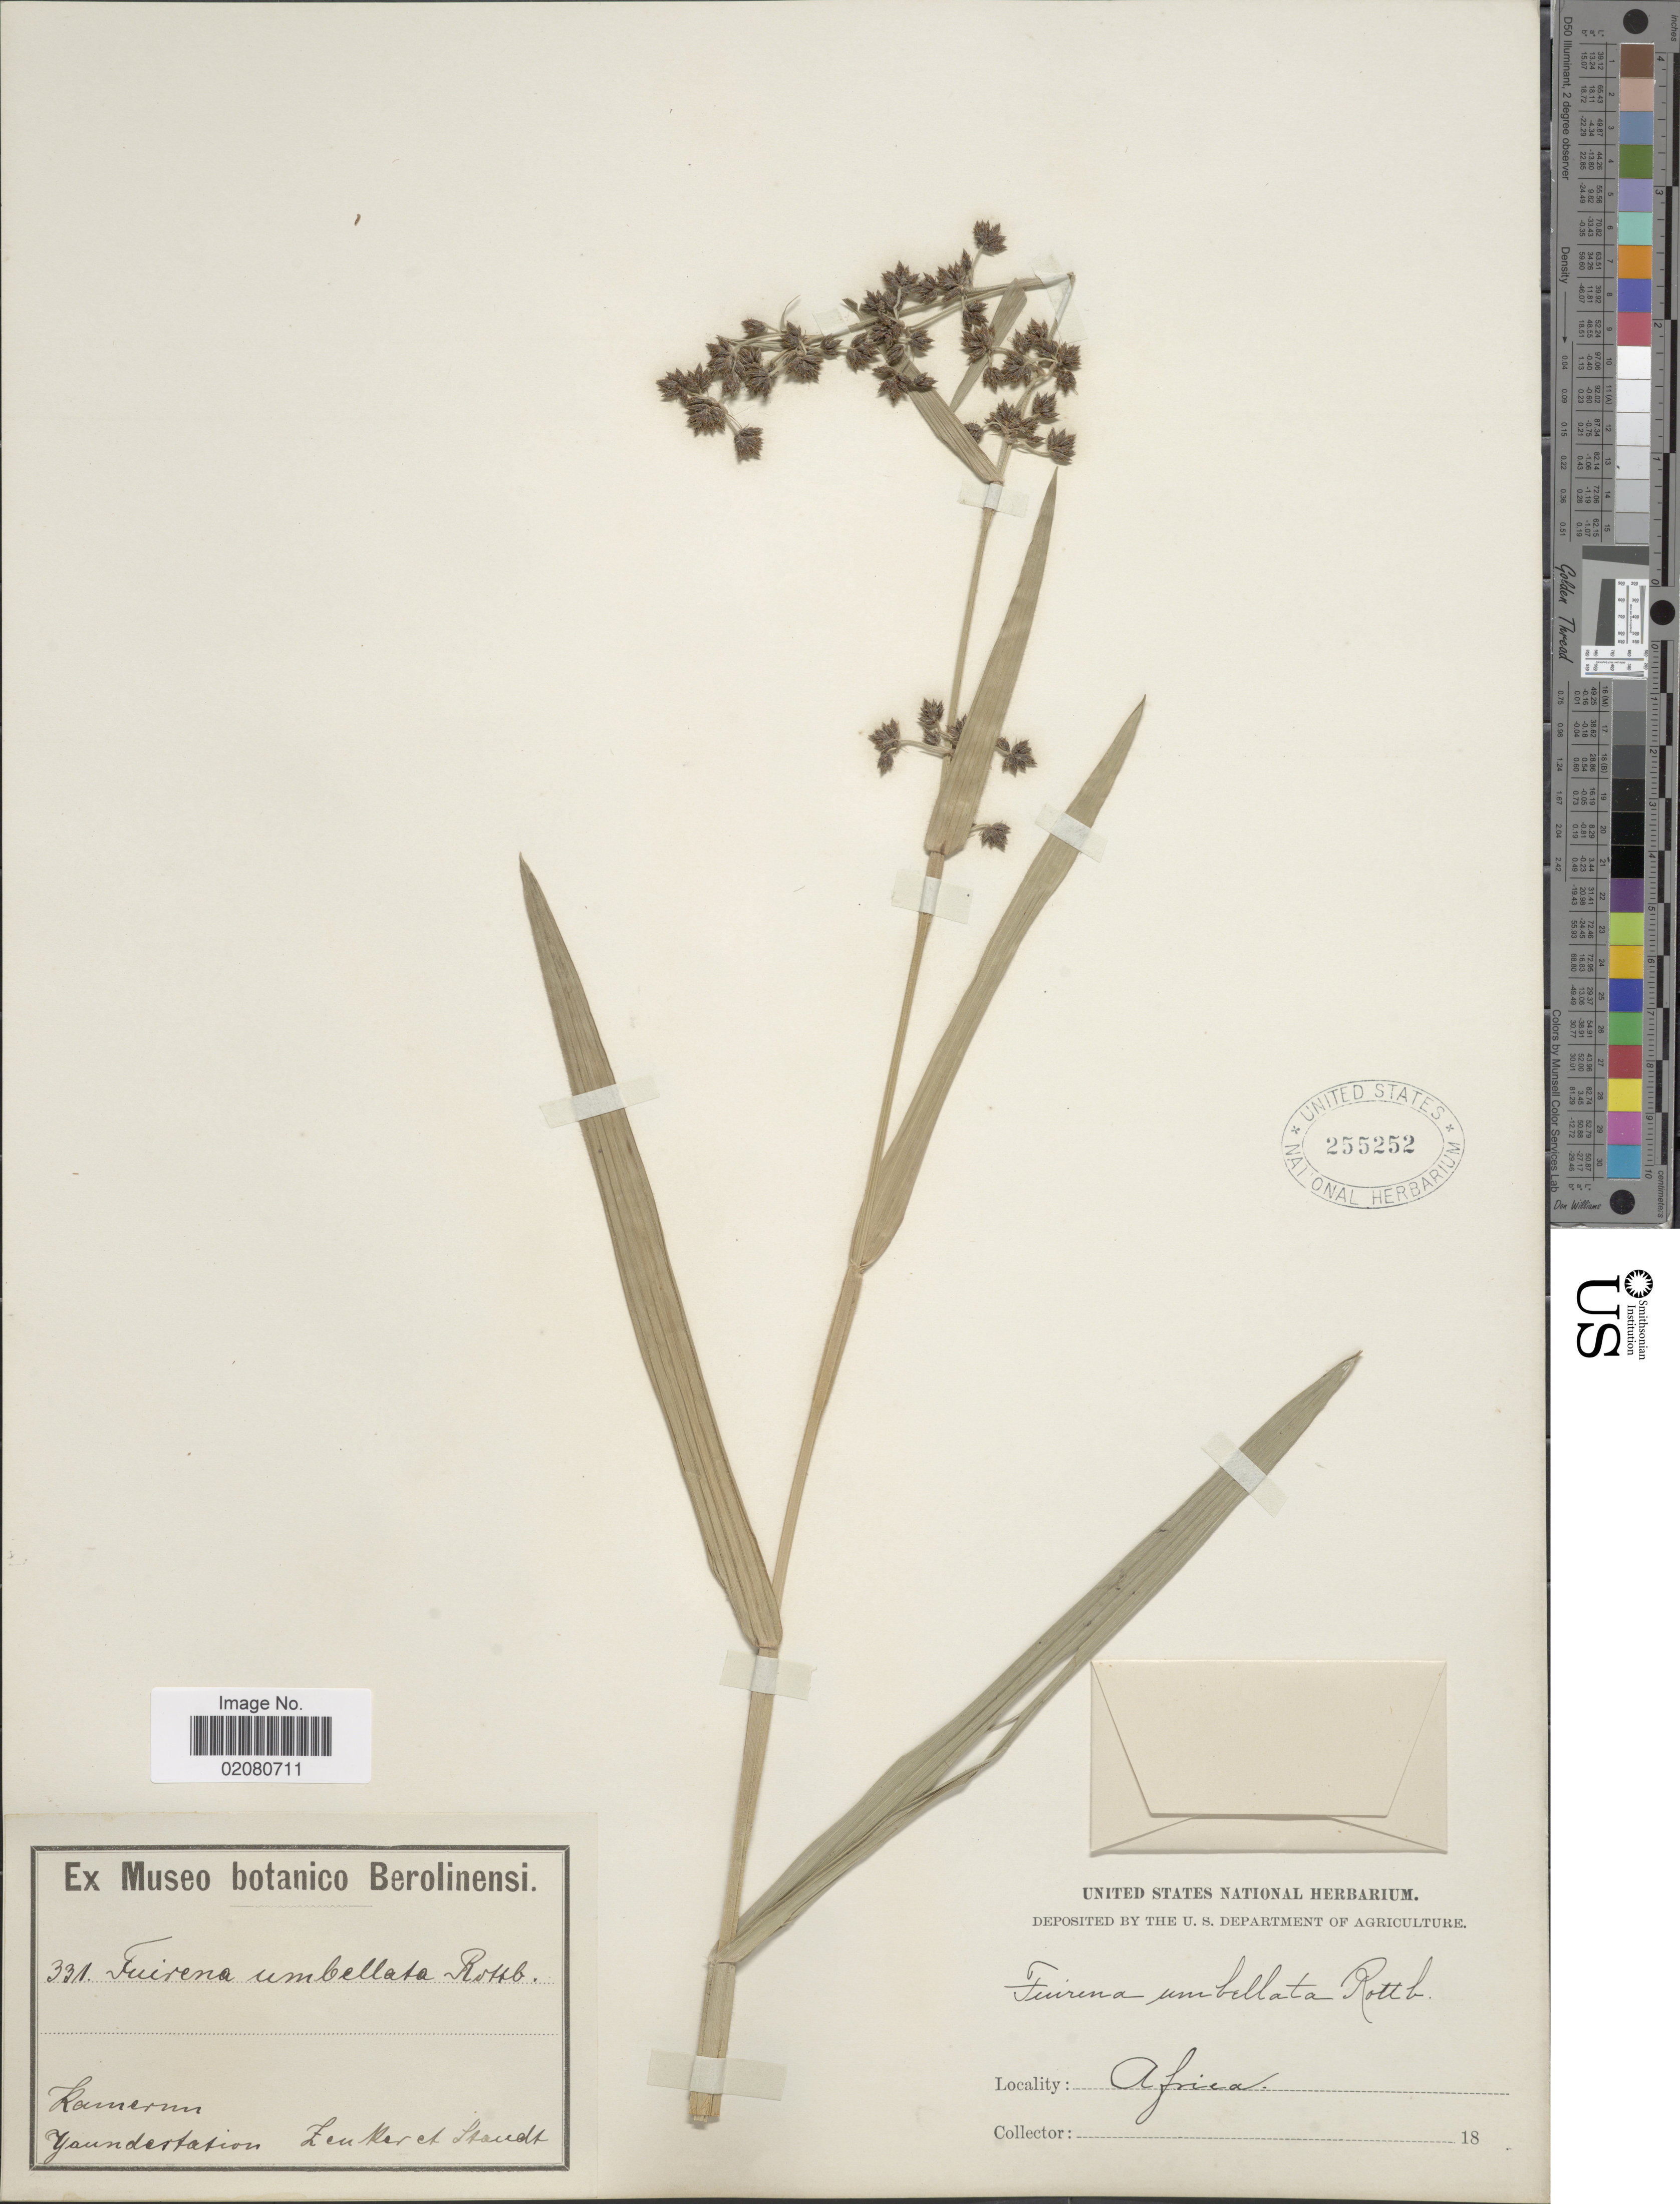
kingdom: Plantae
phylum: Tracheophyta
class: Liliopsida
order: Poales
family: Cyperaceae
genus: Fuirena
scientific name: Fuirena umbellata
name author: Rottb.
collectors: Zenker, -- & -. Staudt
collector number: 331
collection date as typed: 18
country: Cameroon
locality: Kamerun, Yaundestation.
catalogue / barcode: US 255252